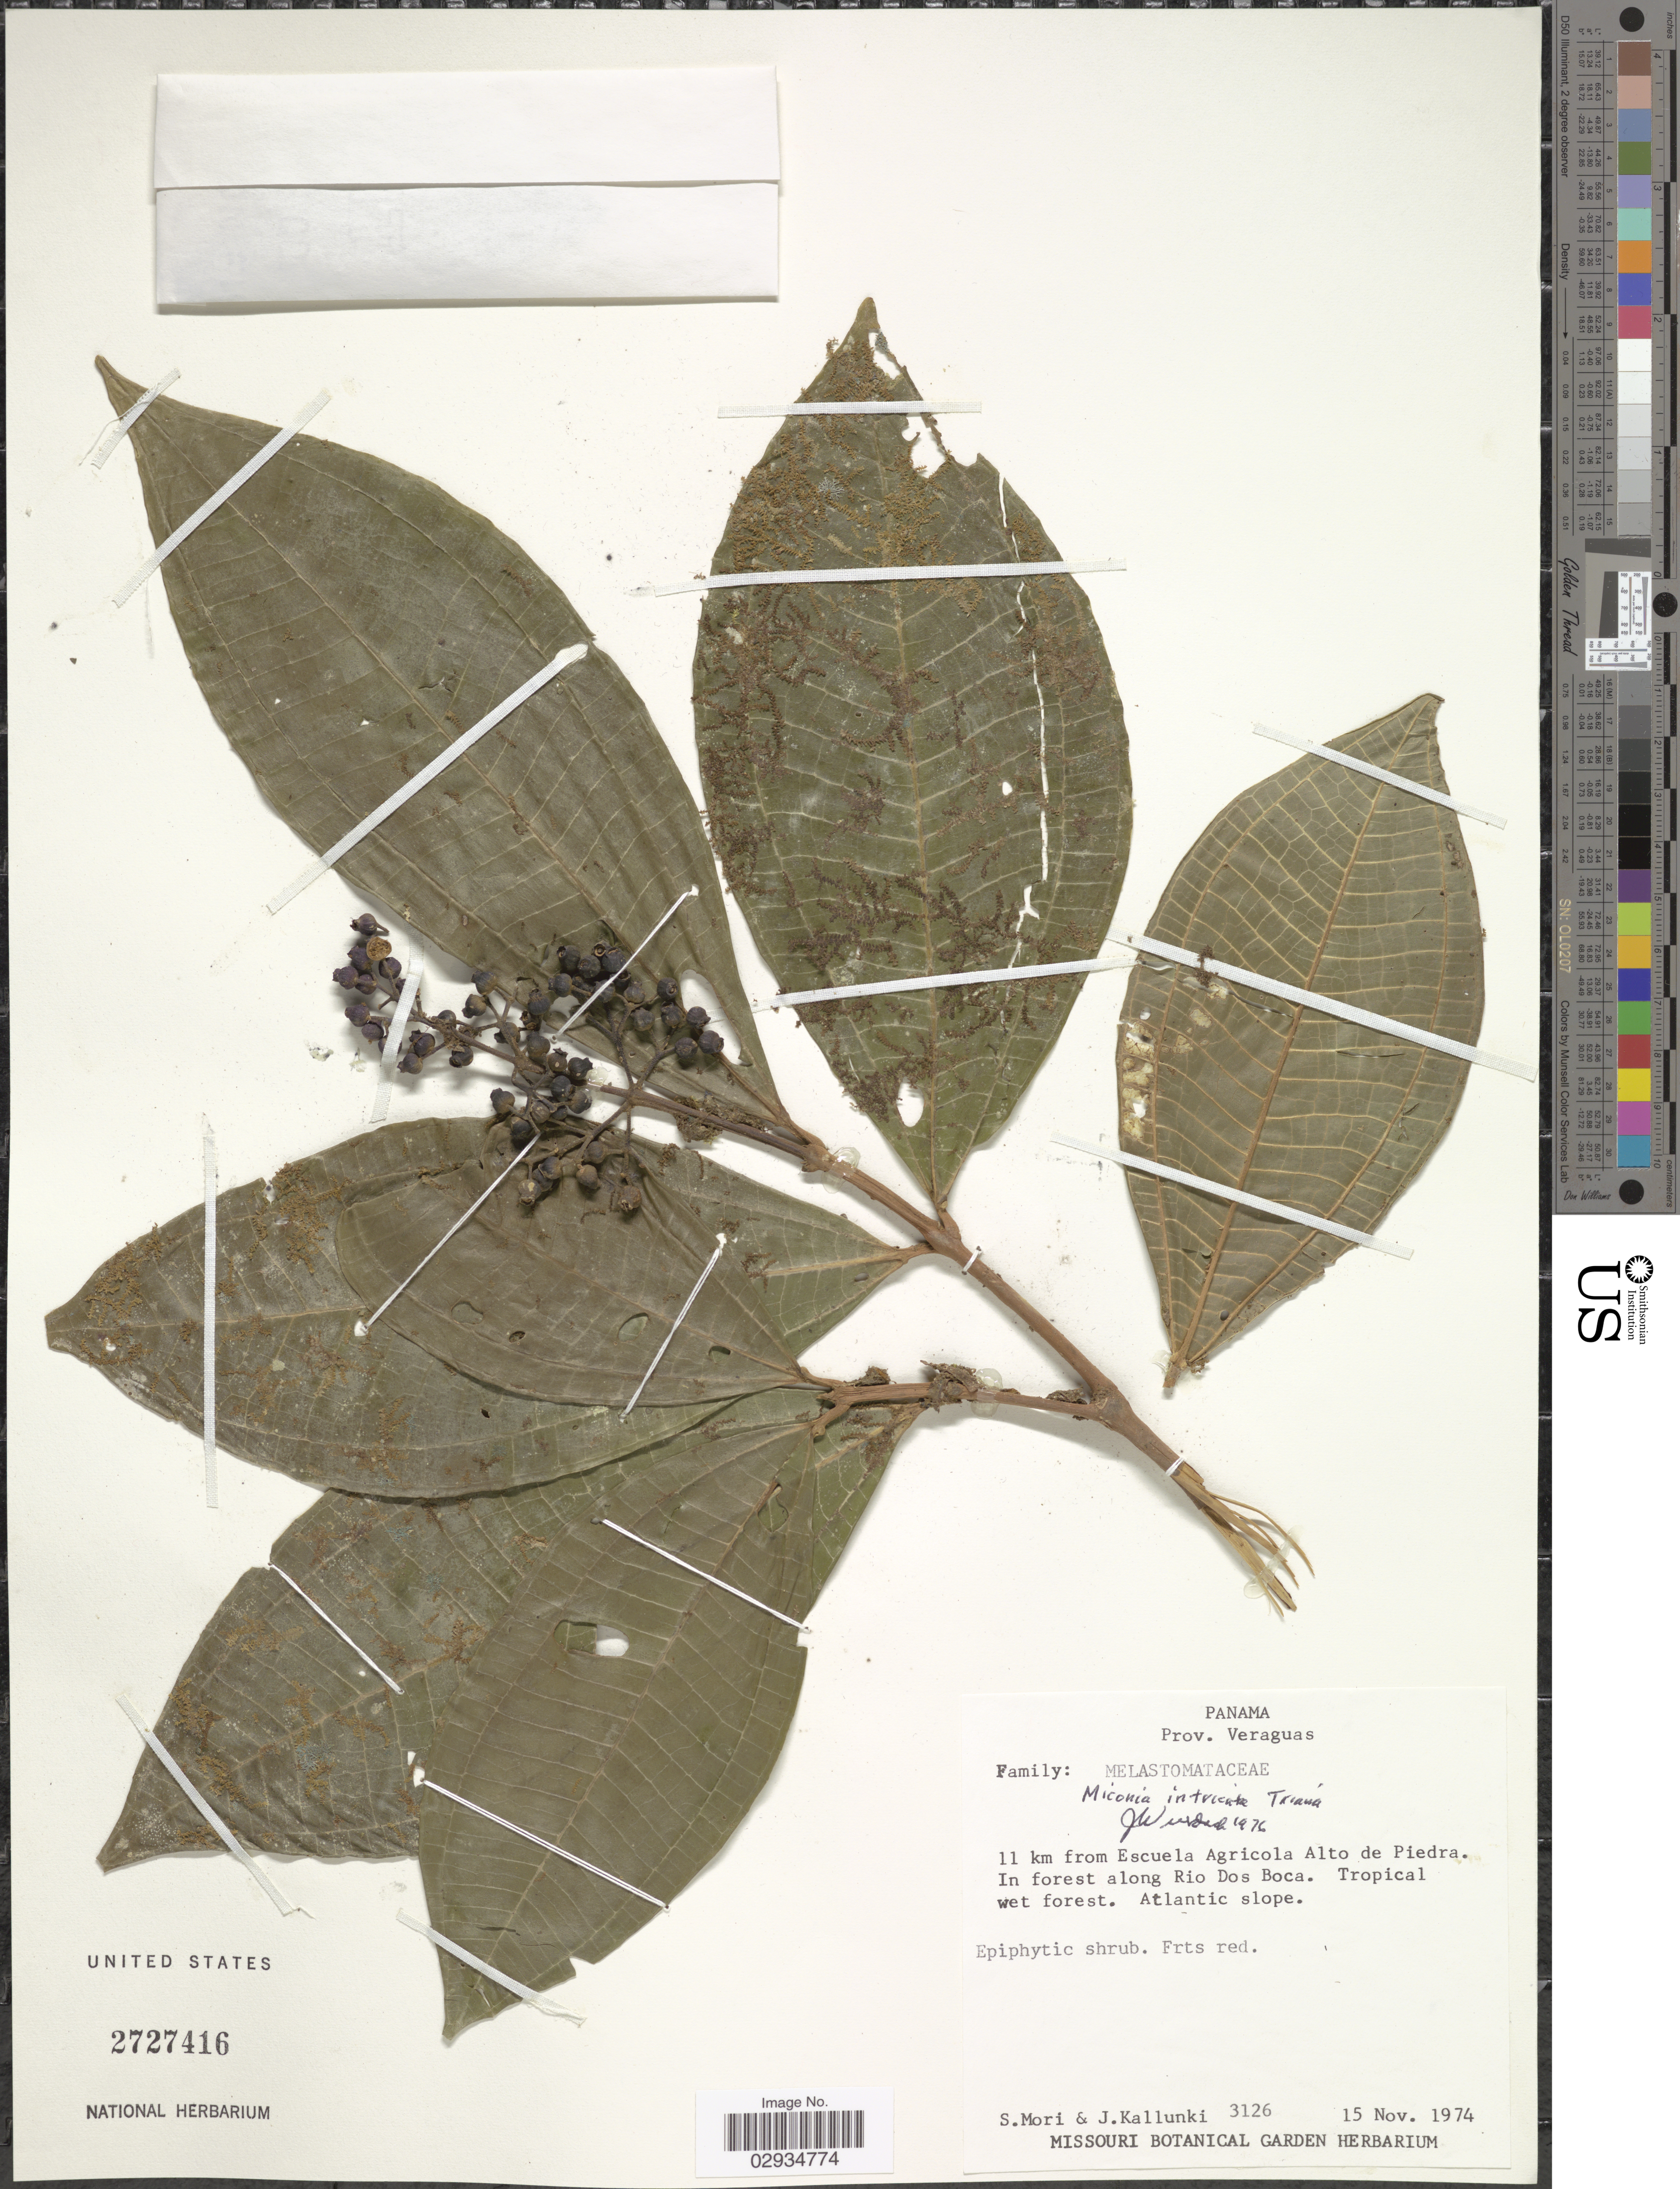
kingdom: Plantae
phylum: Tracheophyta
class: Magnoliopsida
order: Myrtales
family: Melastomataceae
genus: Miconia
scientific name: Miconia intricata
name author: Triana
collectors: S. Mori & J. Kallunki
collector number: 3126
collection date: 1974-11-15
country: Panama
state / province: Veraguas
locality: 11 km from Escuela Agricola Alto de Piedra. In forest alont Rio Dos Bocas.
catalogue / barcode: US 2727416